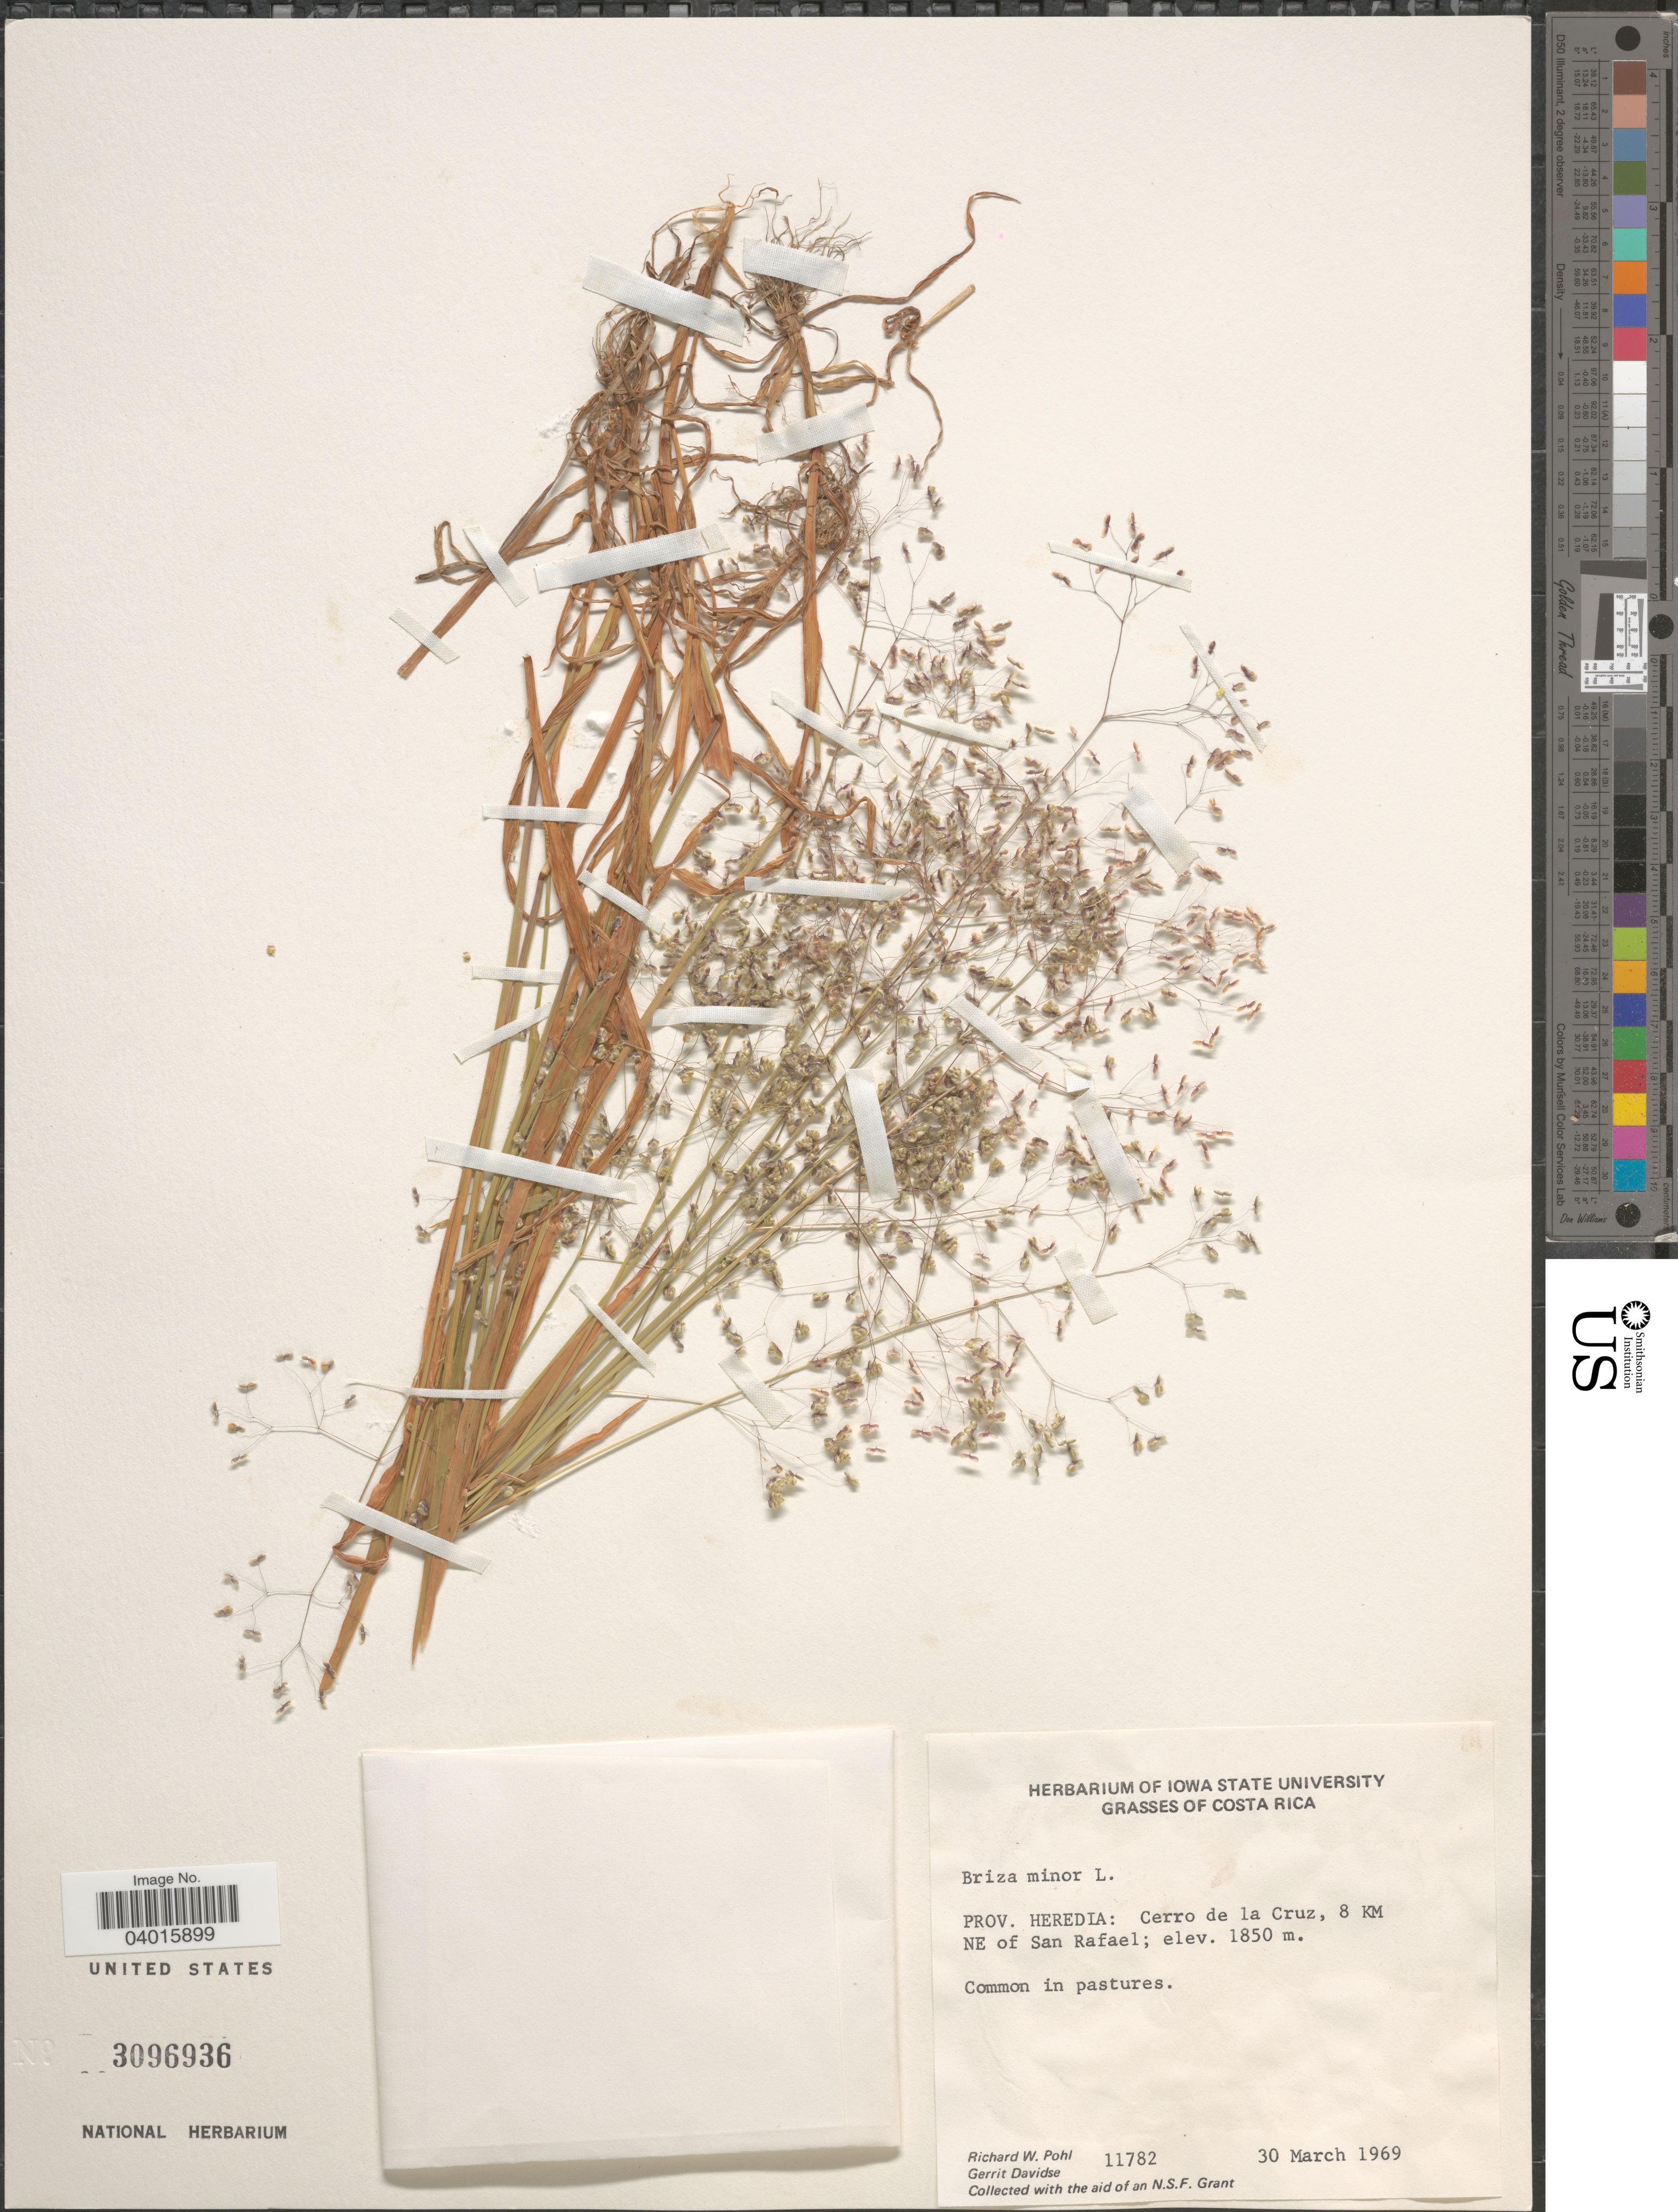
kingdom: Plantae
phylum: Tracheophyta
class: Liliopsida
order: Poales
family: Poaceae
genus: Briza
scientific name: Briza minor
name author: L.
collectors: R. W. Pohl, G. Davidse & N. Grant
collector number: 11782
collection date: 1969-03-30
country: Costa Rica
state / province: Heredia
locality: Cerro de la Cruz, 8 KM NE of San Rafael.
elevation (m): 1850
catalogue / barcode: US 3096936